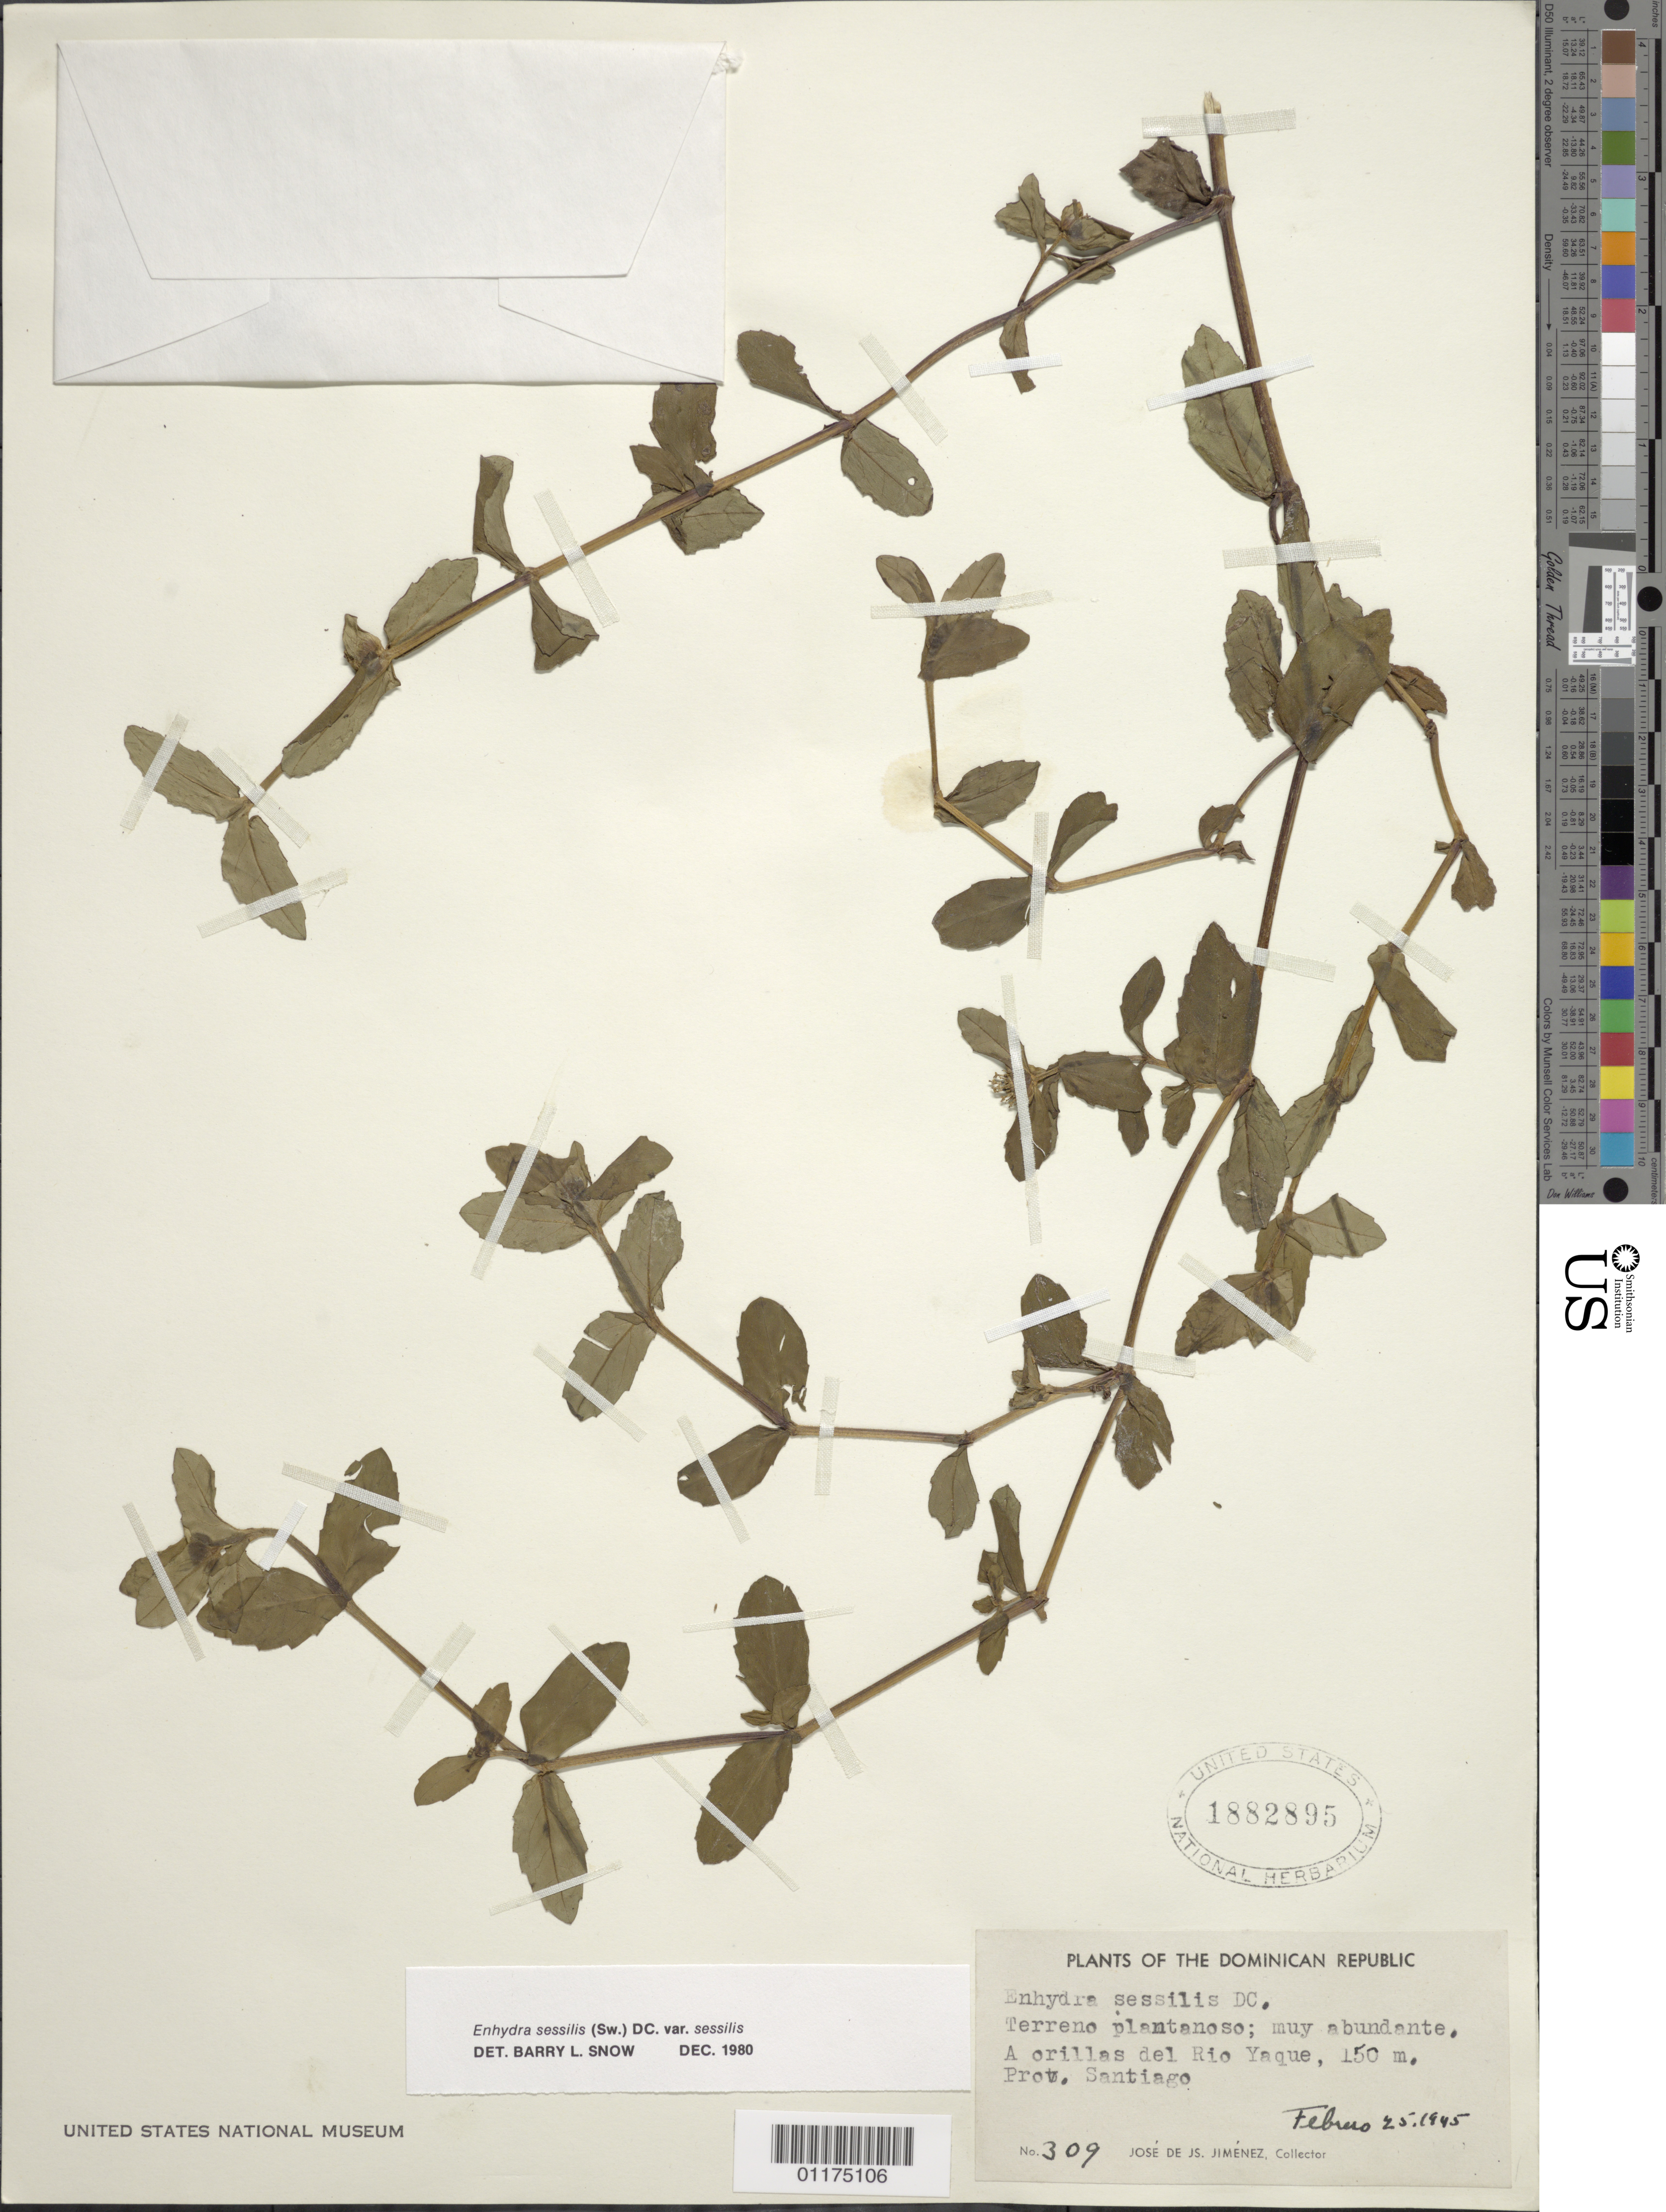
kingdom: Plantae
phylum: Tracheophyta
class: Magnoliopsida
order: Asterales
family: Asteraceae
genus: Enhydra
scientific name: Enhydra sessilis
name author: (Sw.) DC.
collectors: J. J. Jiménez Almonte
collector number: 309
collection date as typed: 25 Feb 1945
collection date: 1945-02-25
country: Dominican Republic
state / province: Santiago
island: Hispaniola I.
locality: A orillas del Rio Yaque, 150 m,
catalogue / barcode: US 1882895